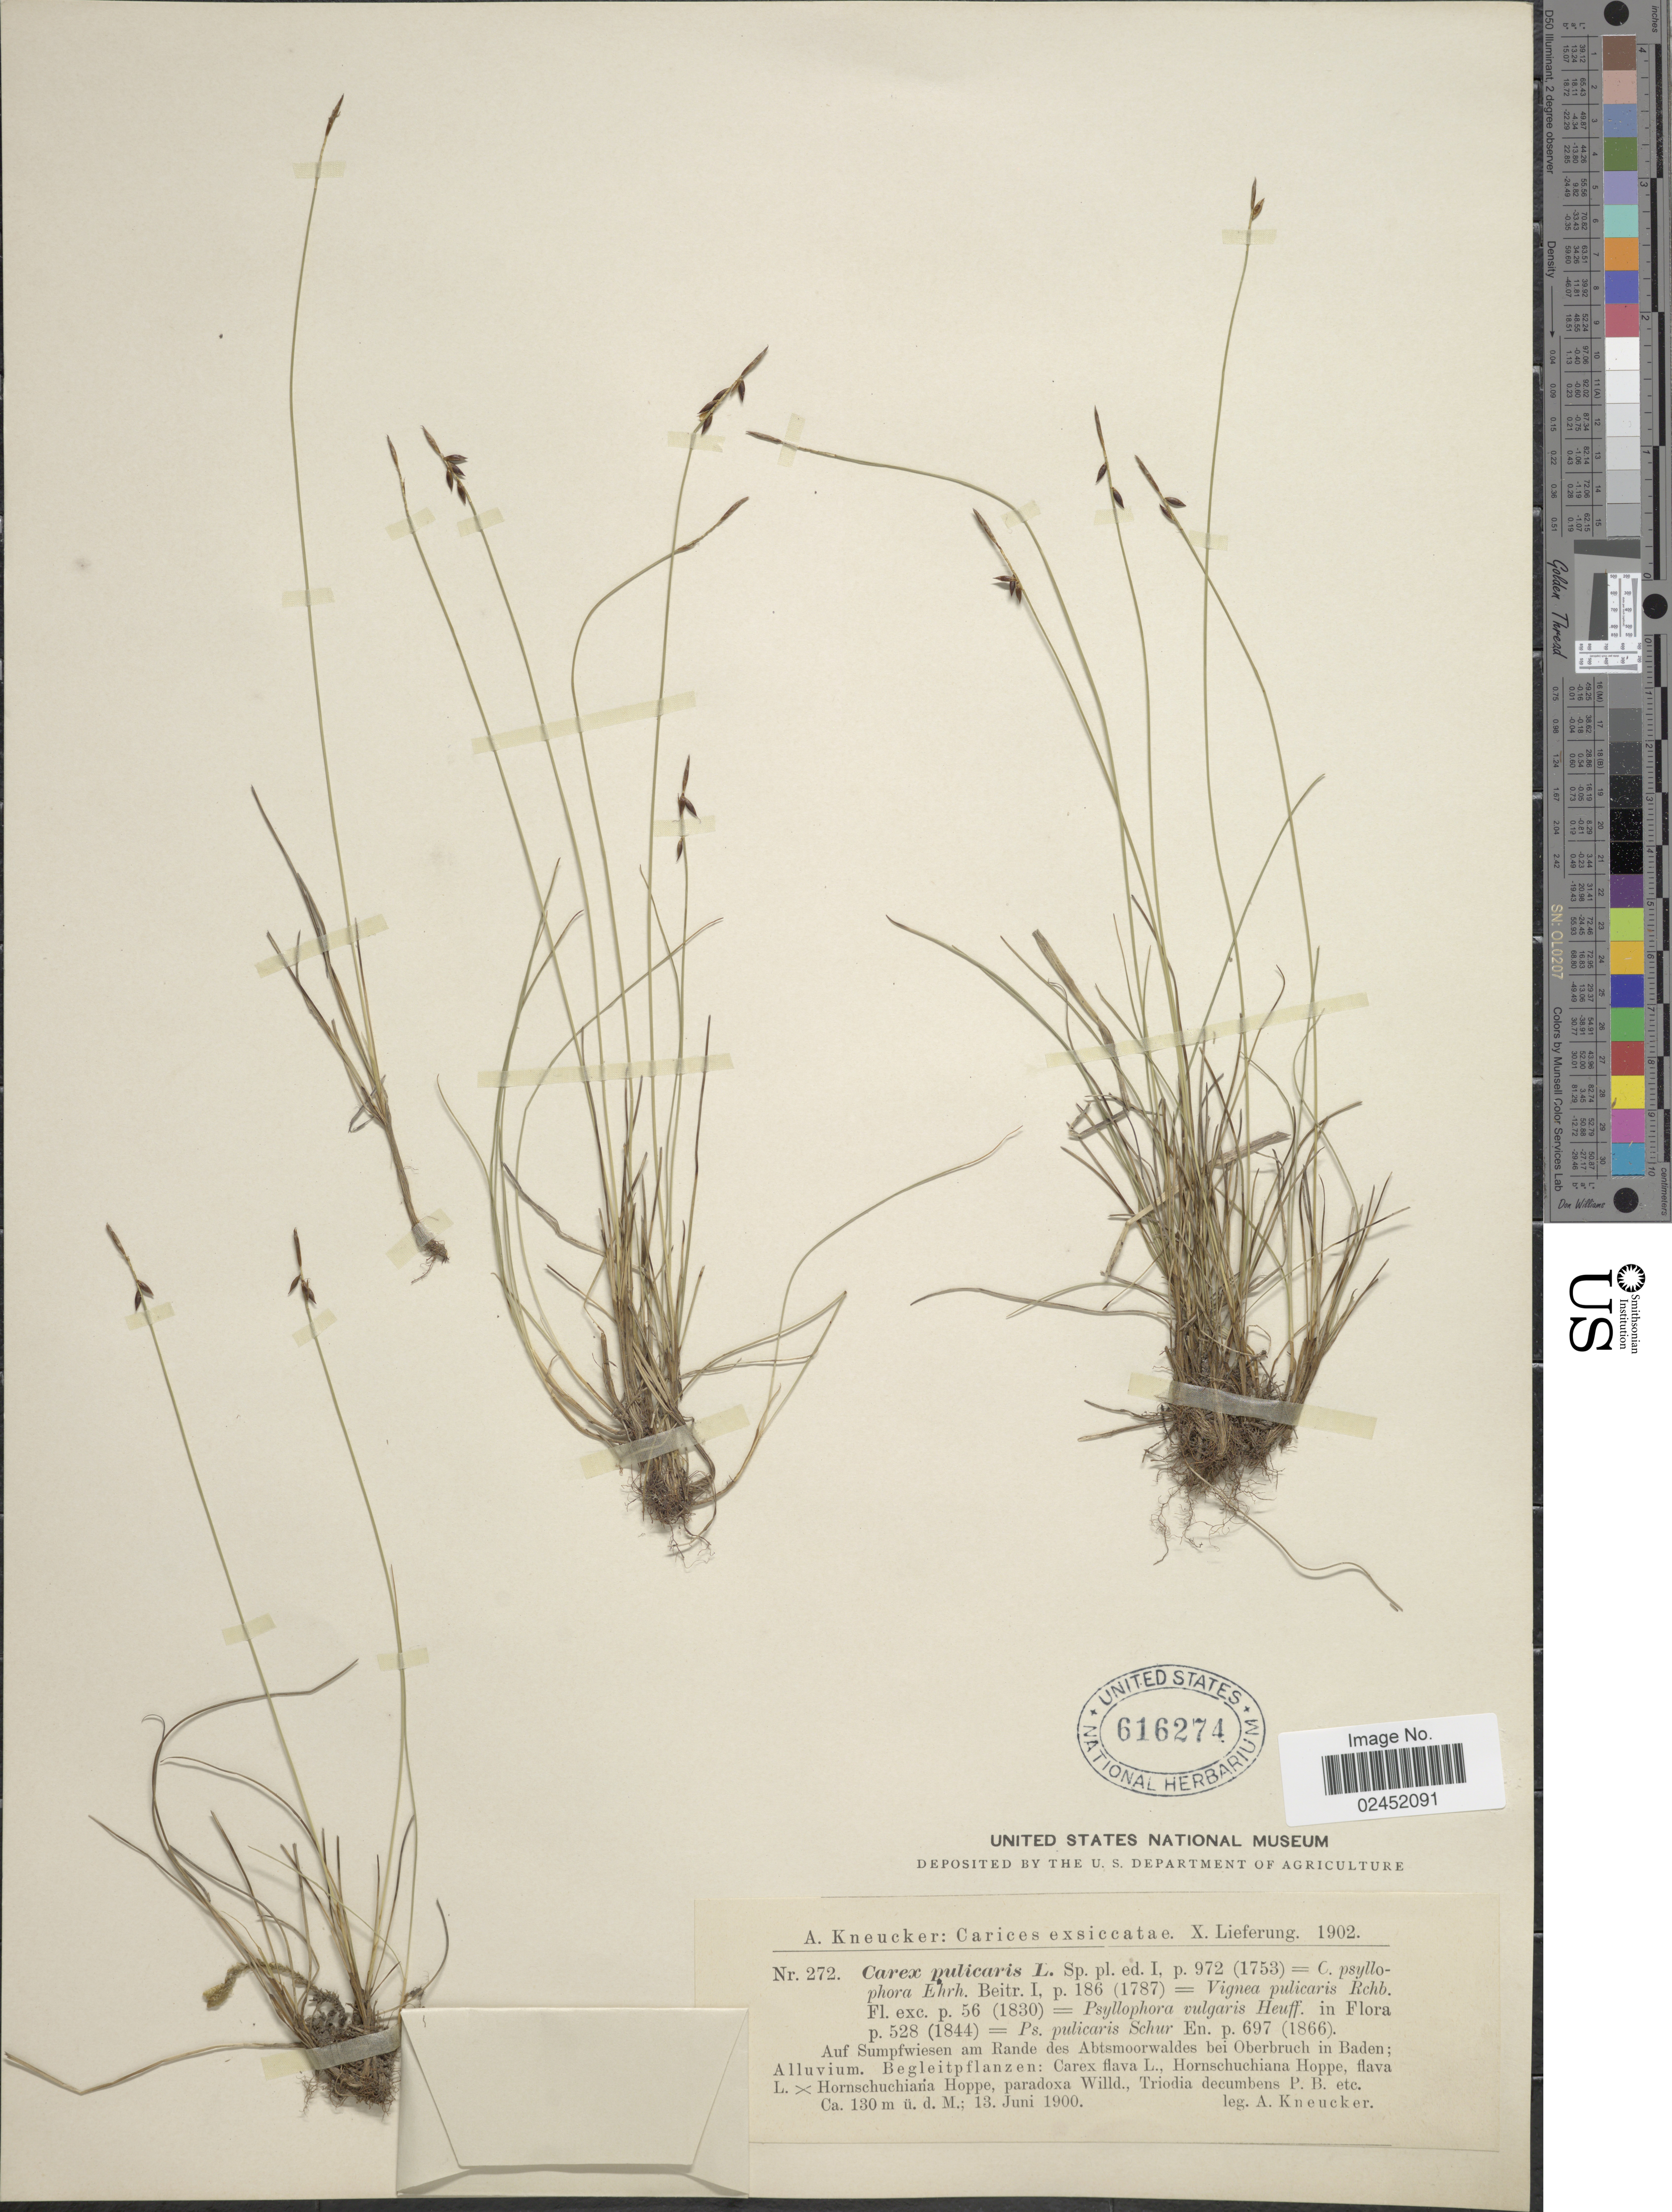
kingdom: Plantae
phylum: Tracheophyta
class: Liliopsida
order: Poales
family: Cyperaceae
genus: Carex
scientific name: Carex pulicaris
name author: L.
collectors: A. Kneucker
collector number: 272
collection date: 1900-06-13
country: Germany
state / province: Baden-Württemberg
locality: Auf Sumpfwiesen am Rande des des Abtsmoorwaldes bei Oberbruch in Baden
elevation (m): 130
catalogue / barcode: US 616274